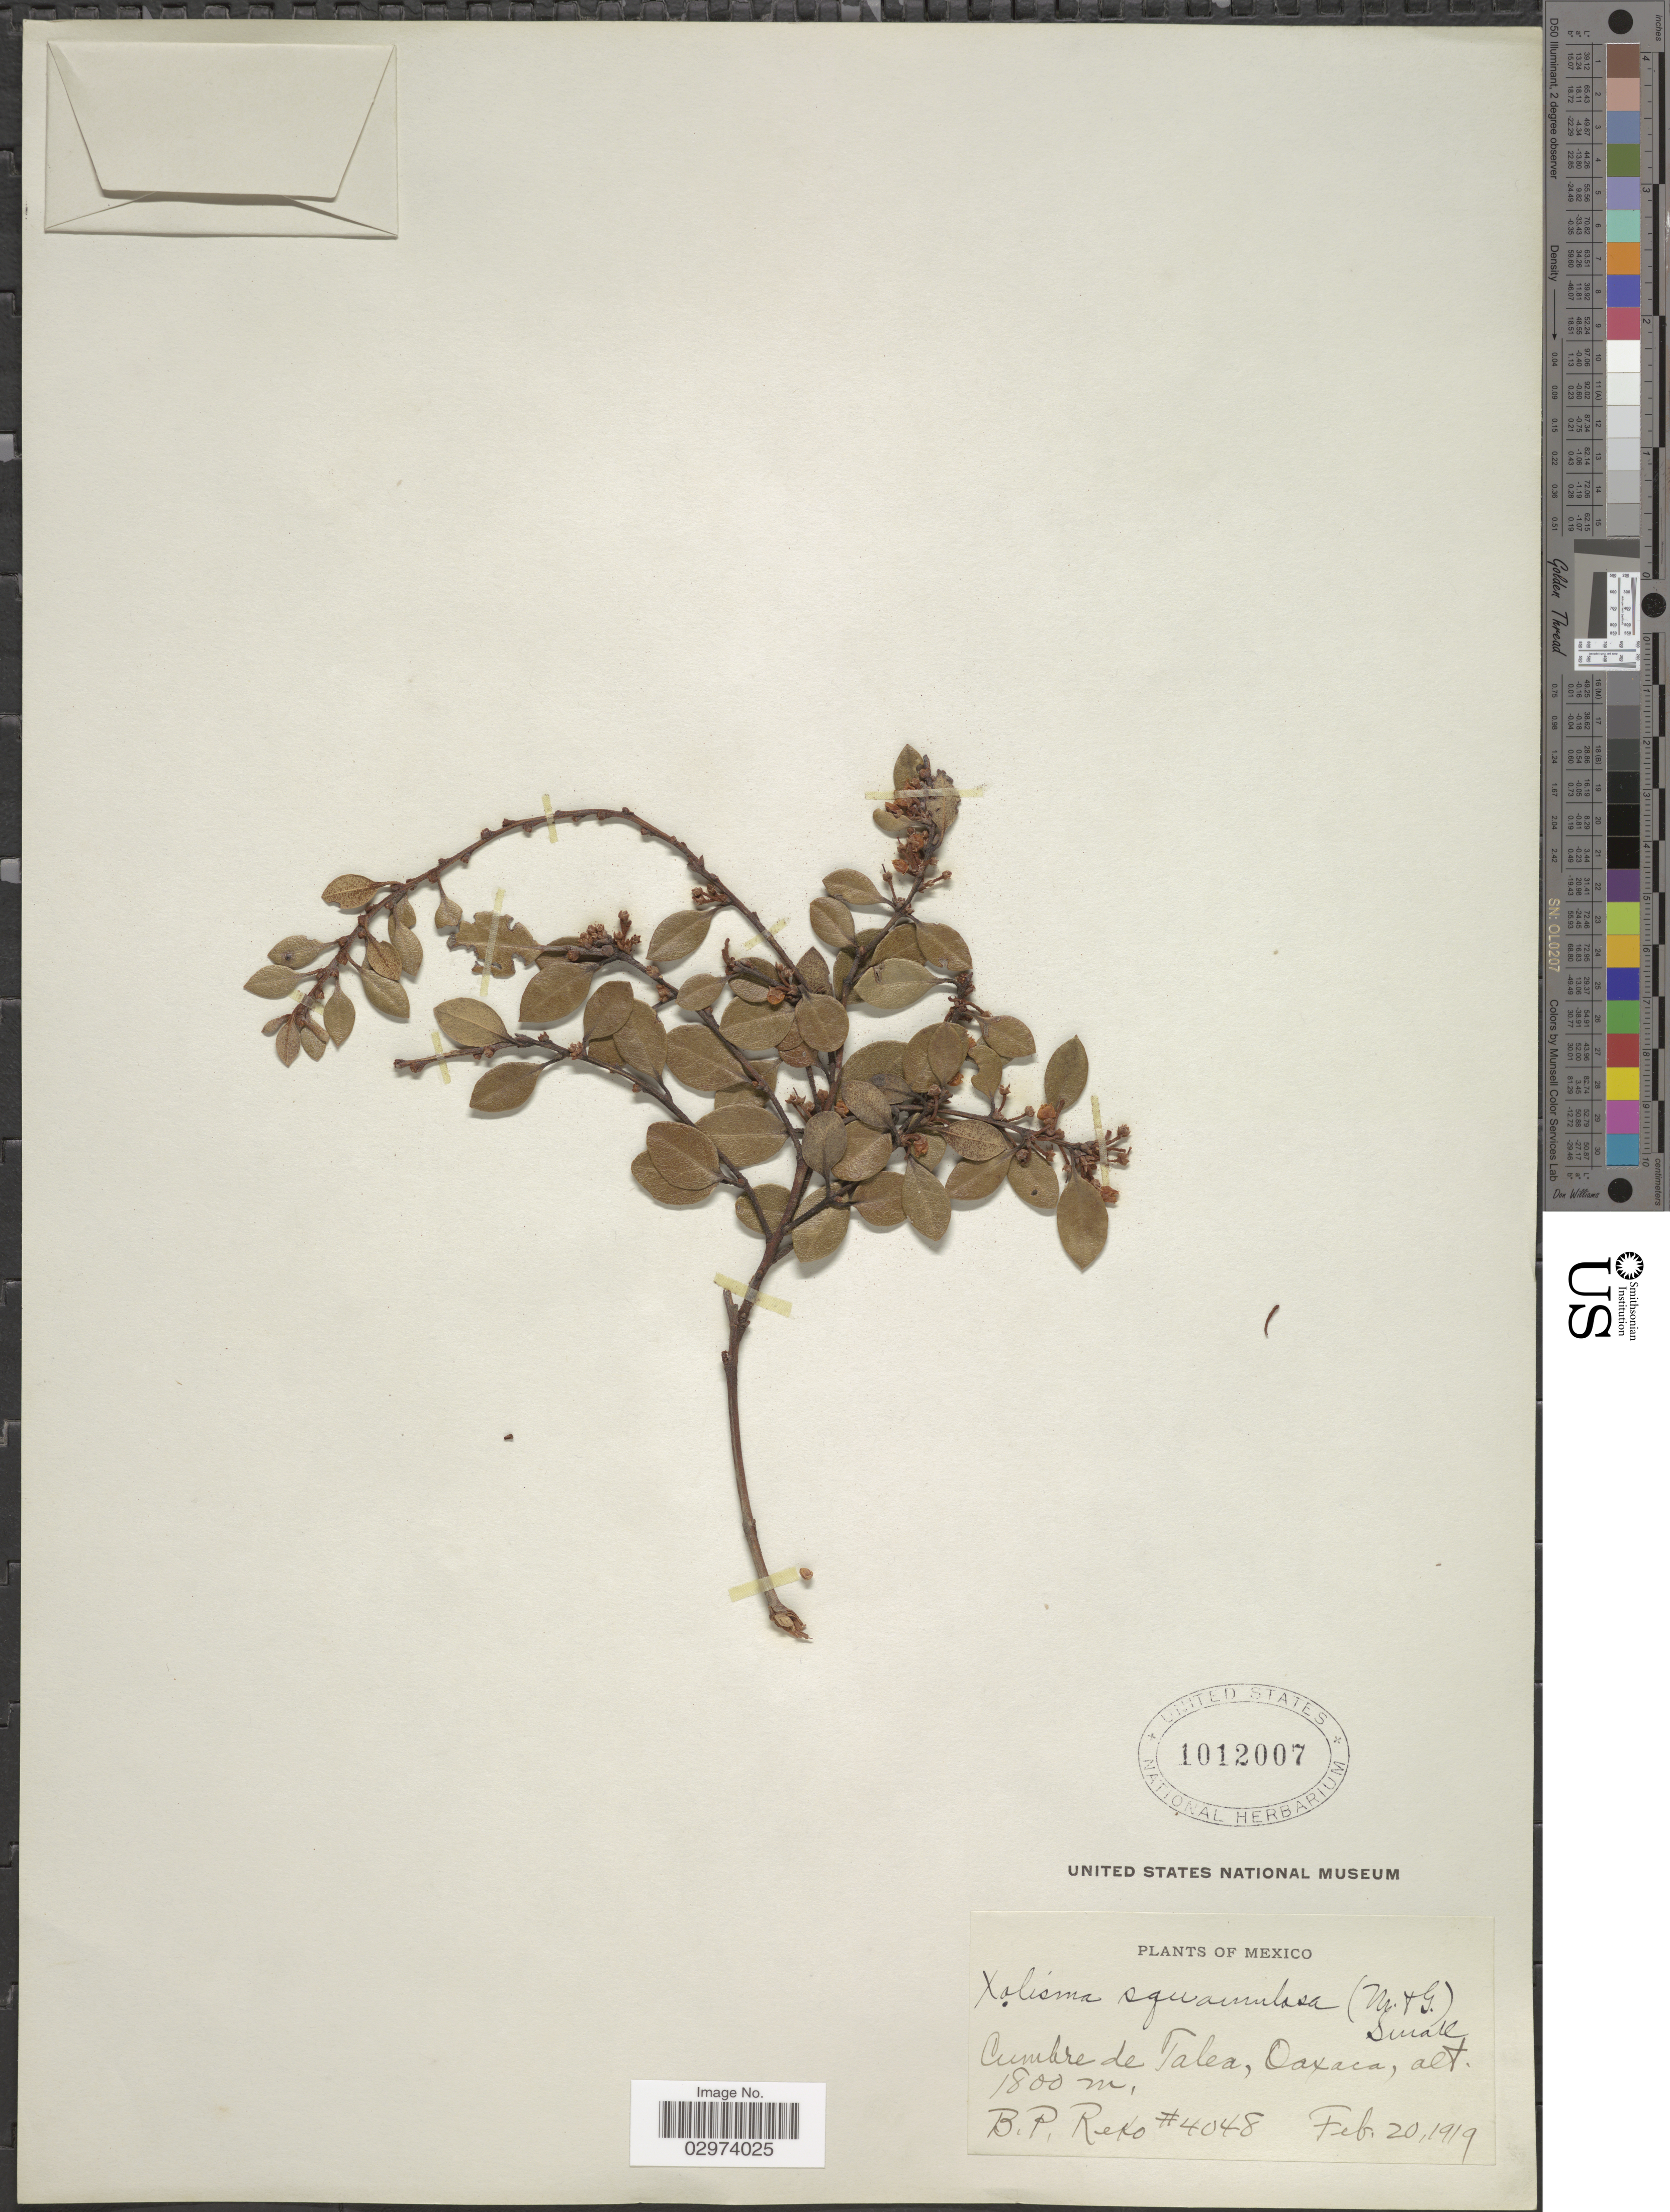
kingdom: Plantae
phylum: Tracheophyta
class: Magnoliopsida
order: Ericales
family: Ericaceae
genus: Lyonia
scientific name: Lyonia squamulosa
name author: M. Martens & Galeotti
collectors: B. P. Reko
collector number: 4048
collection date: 1919-02-20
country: Mexico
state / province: Oaxaca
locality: Cumbre de Talea, Oaxaca.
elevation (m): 1800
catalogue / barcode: US 1012007